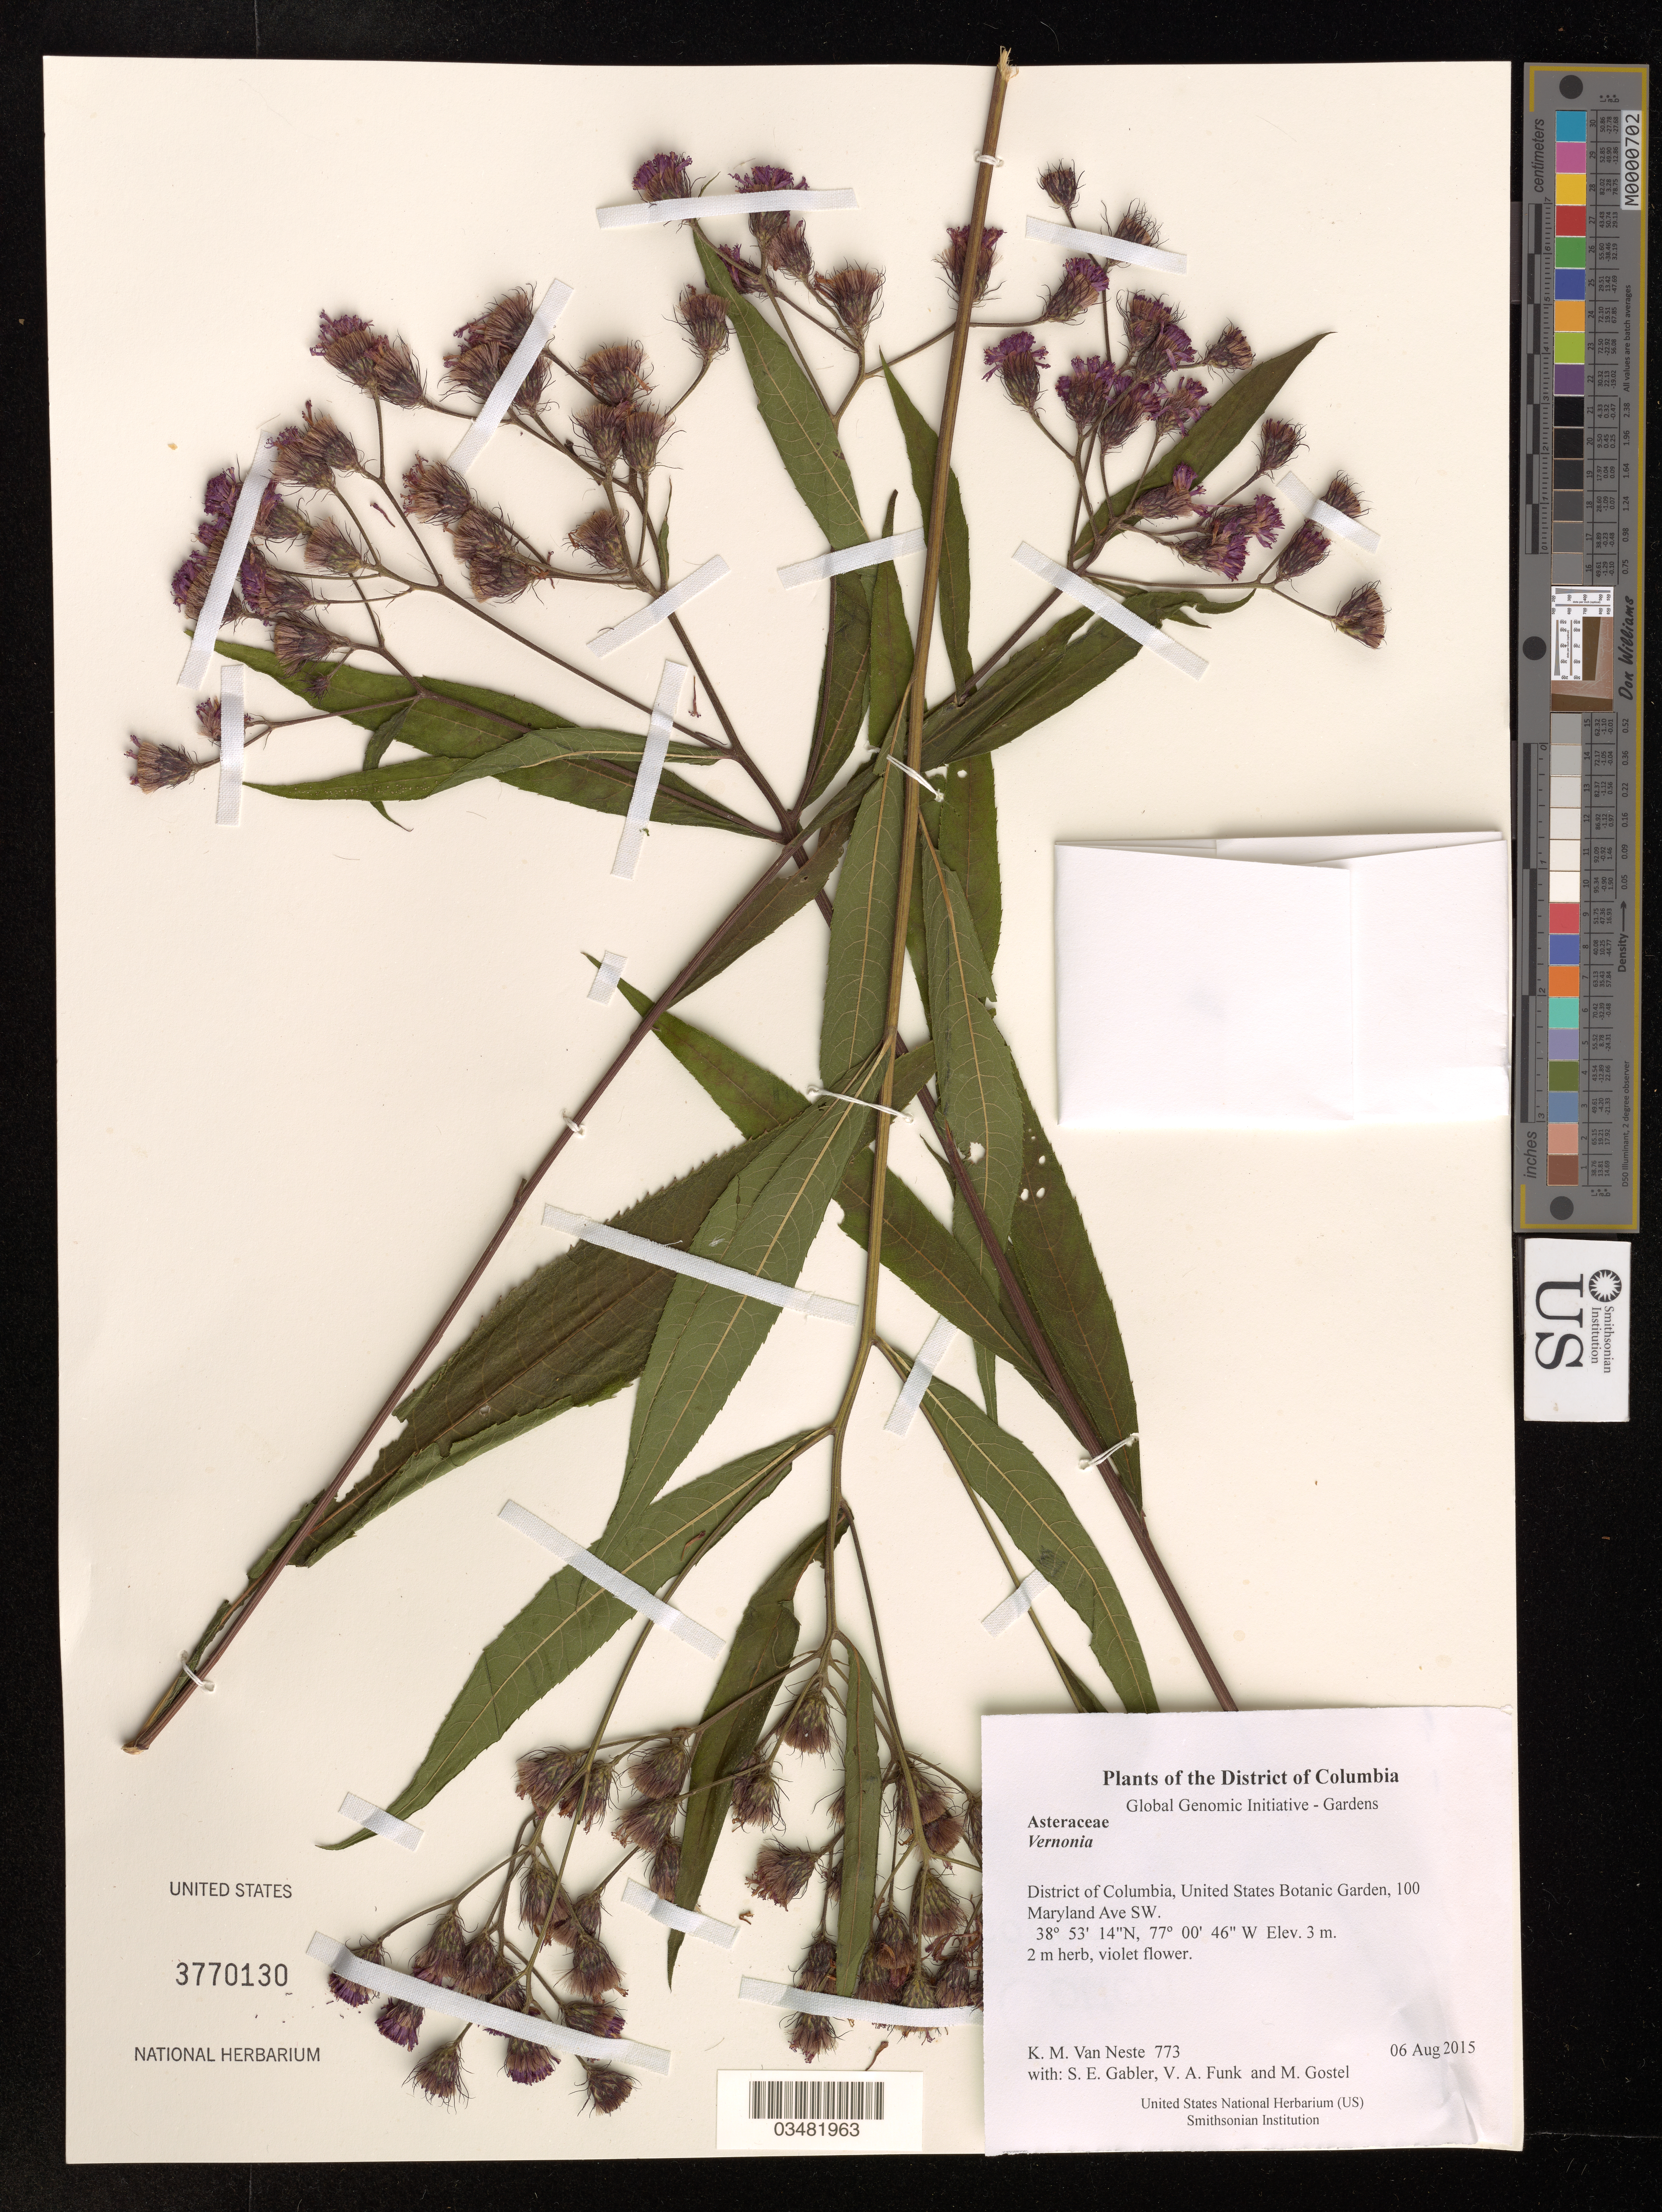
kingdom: Plantae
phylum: Tracheophyta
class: Magnoliopsida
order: Asterales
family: Asteraceae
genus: Vernonia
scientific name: Vernonia sp.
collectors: K. M. Van Neste, S. E. Gabler, V. Funk, M. R. Gostel & K. Wallick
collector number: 773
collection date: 2015-08-06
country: United States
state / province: District of Columbia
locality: United States Botanic Garden, 100 Maryland Ave SW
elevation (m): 3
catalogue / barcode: US 3770130